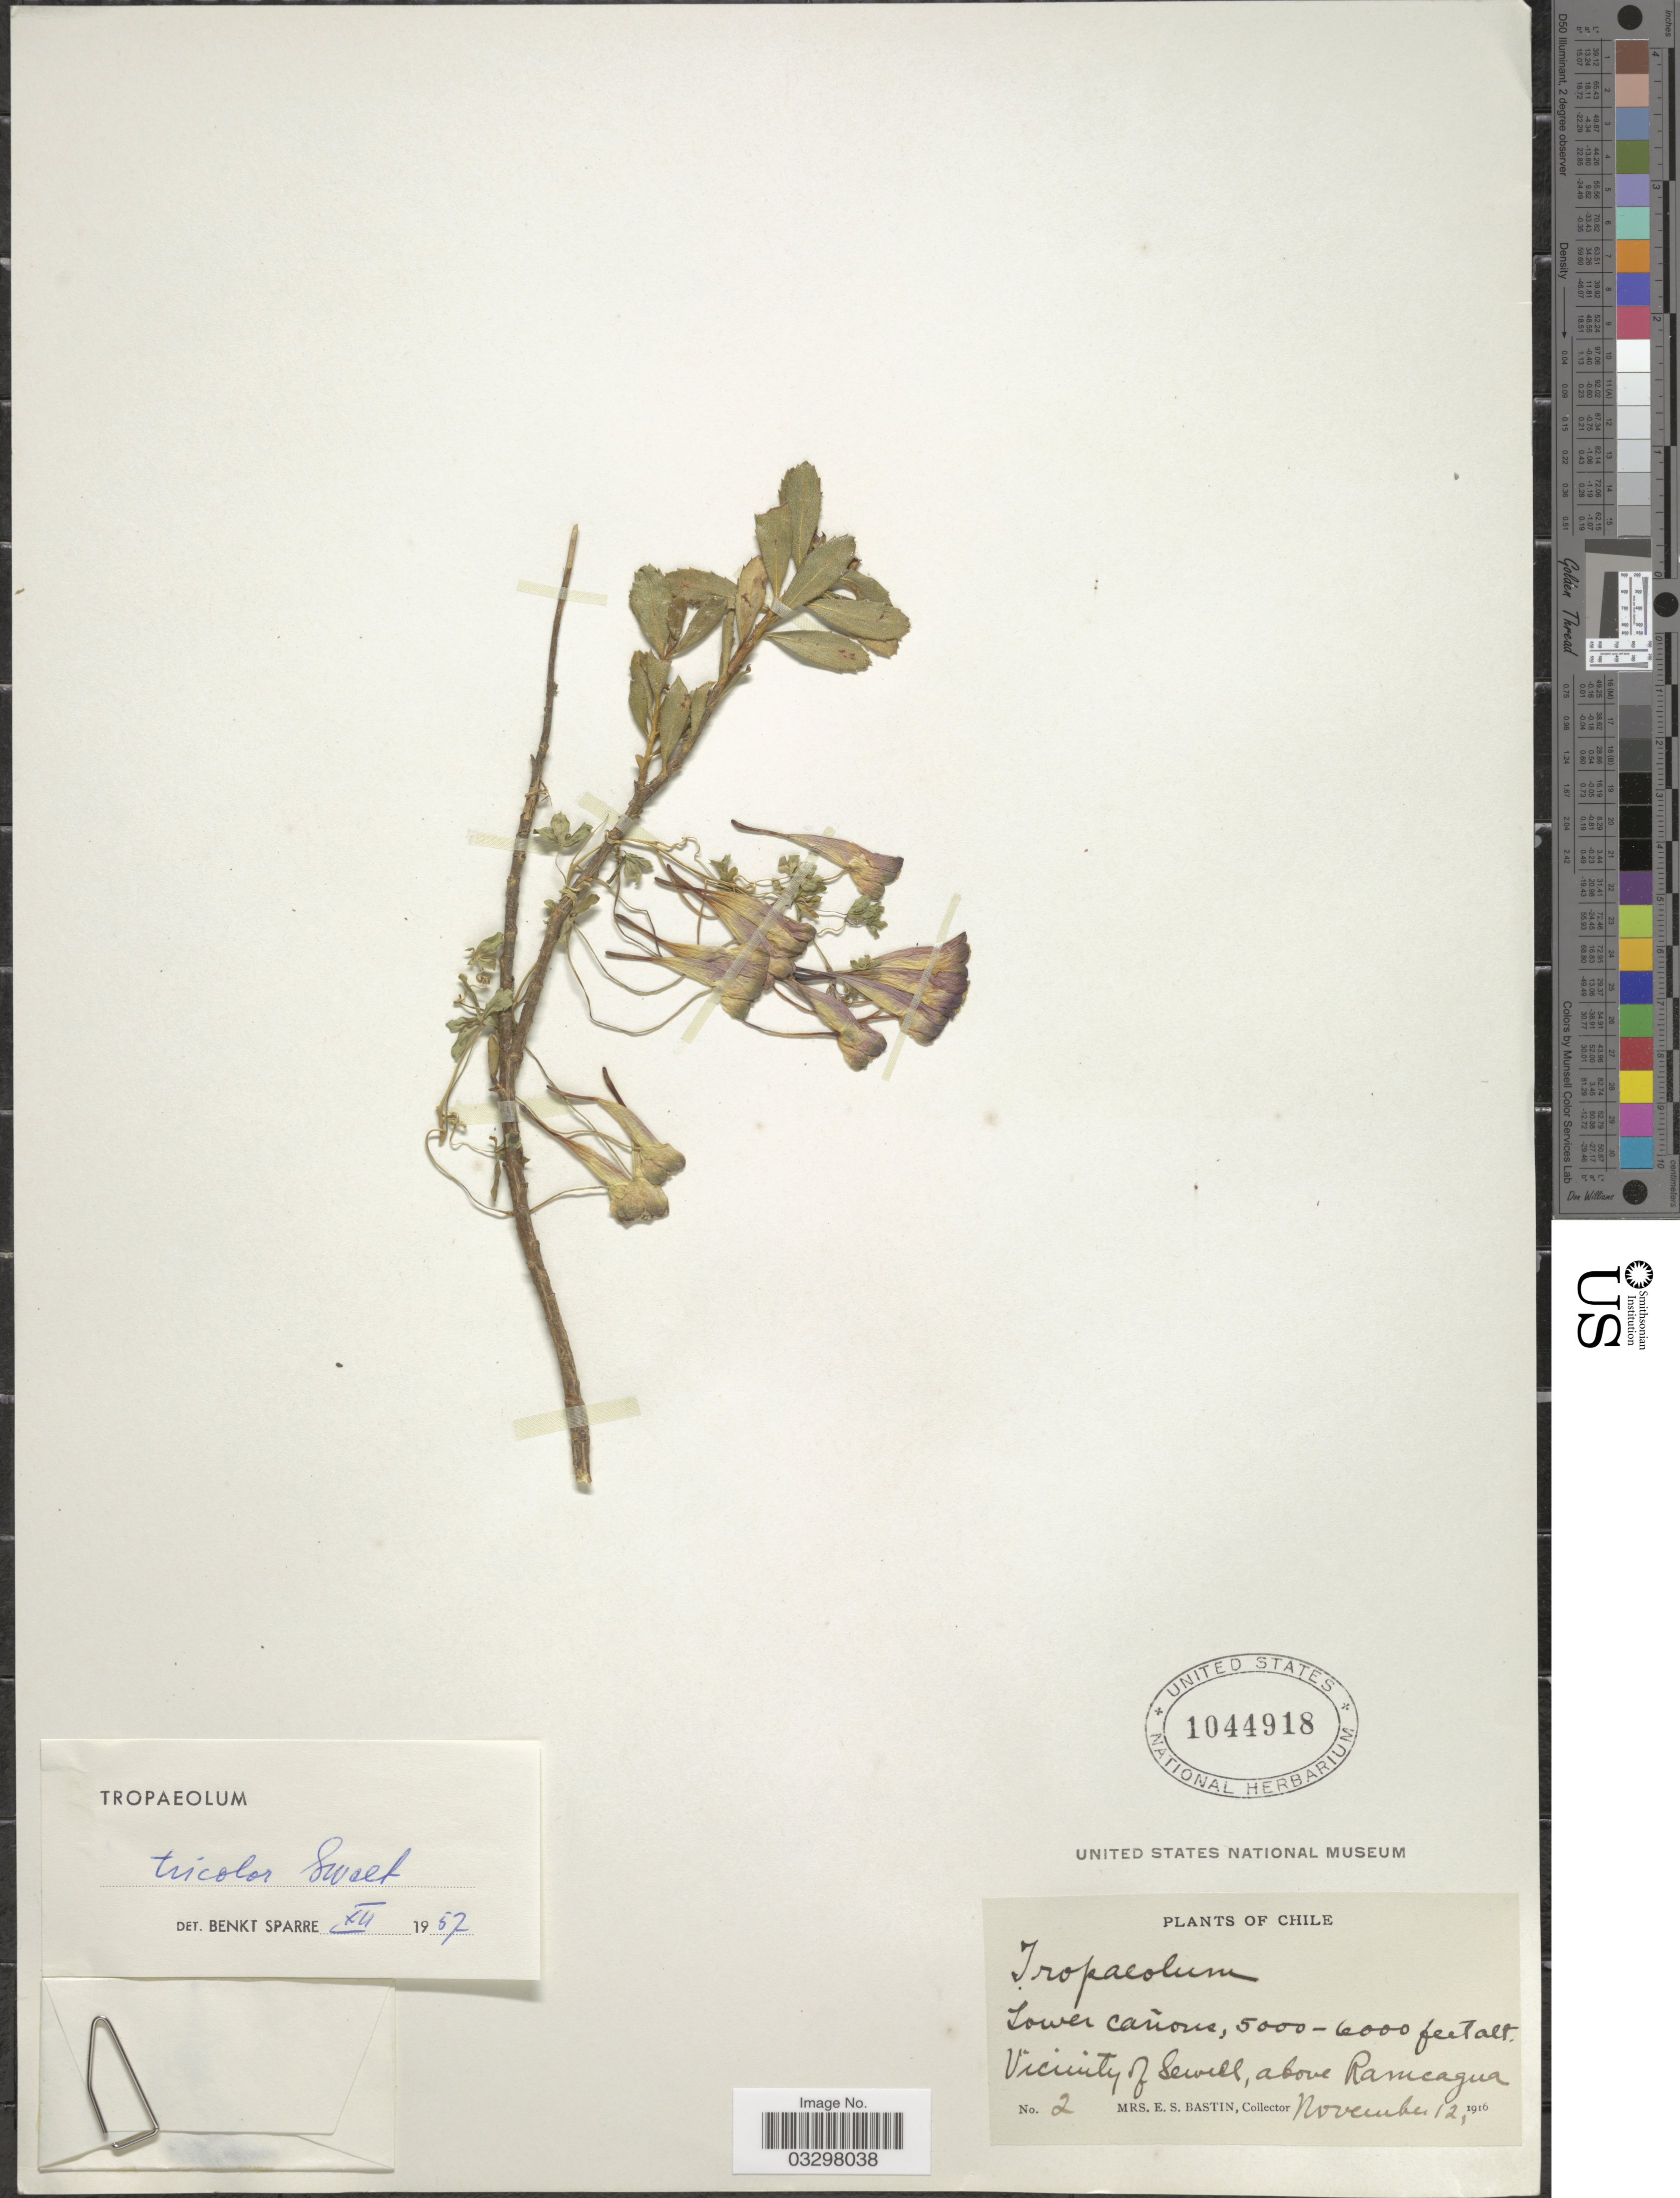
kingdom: Plantae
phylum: Tracheophyta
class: Magnoliopsida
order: Brassicales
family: Tropaeolaceae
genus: Tropaeolum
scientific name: Tropaeolum tricolor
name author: Sweet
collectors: E. Bastin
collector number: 2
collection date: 1916-11-12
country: Chile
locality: Lower cañons, Vicinity of Sewell, above Ramcagua.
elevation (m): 1524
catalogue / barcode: US 1044918